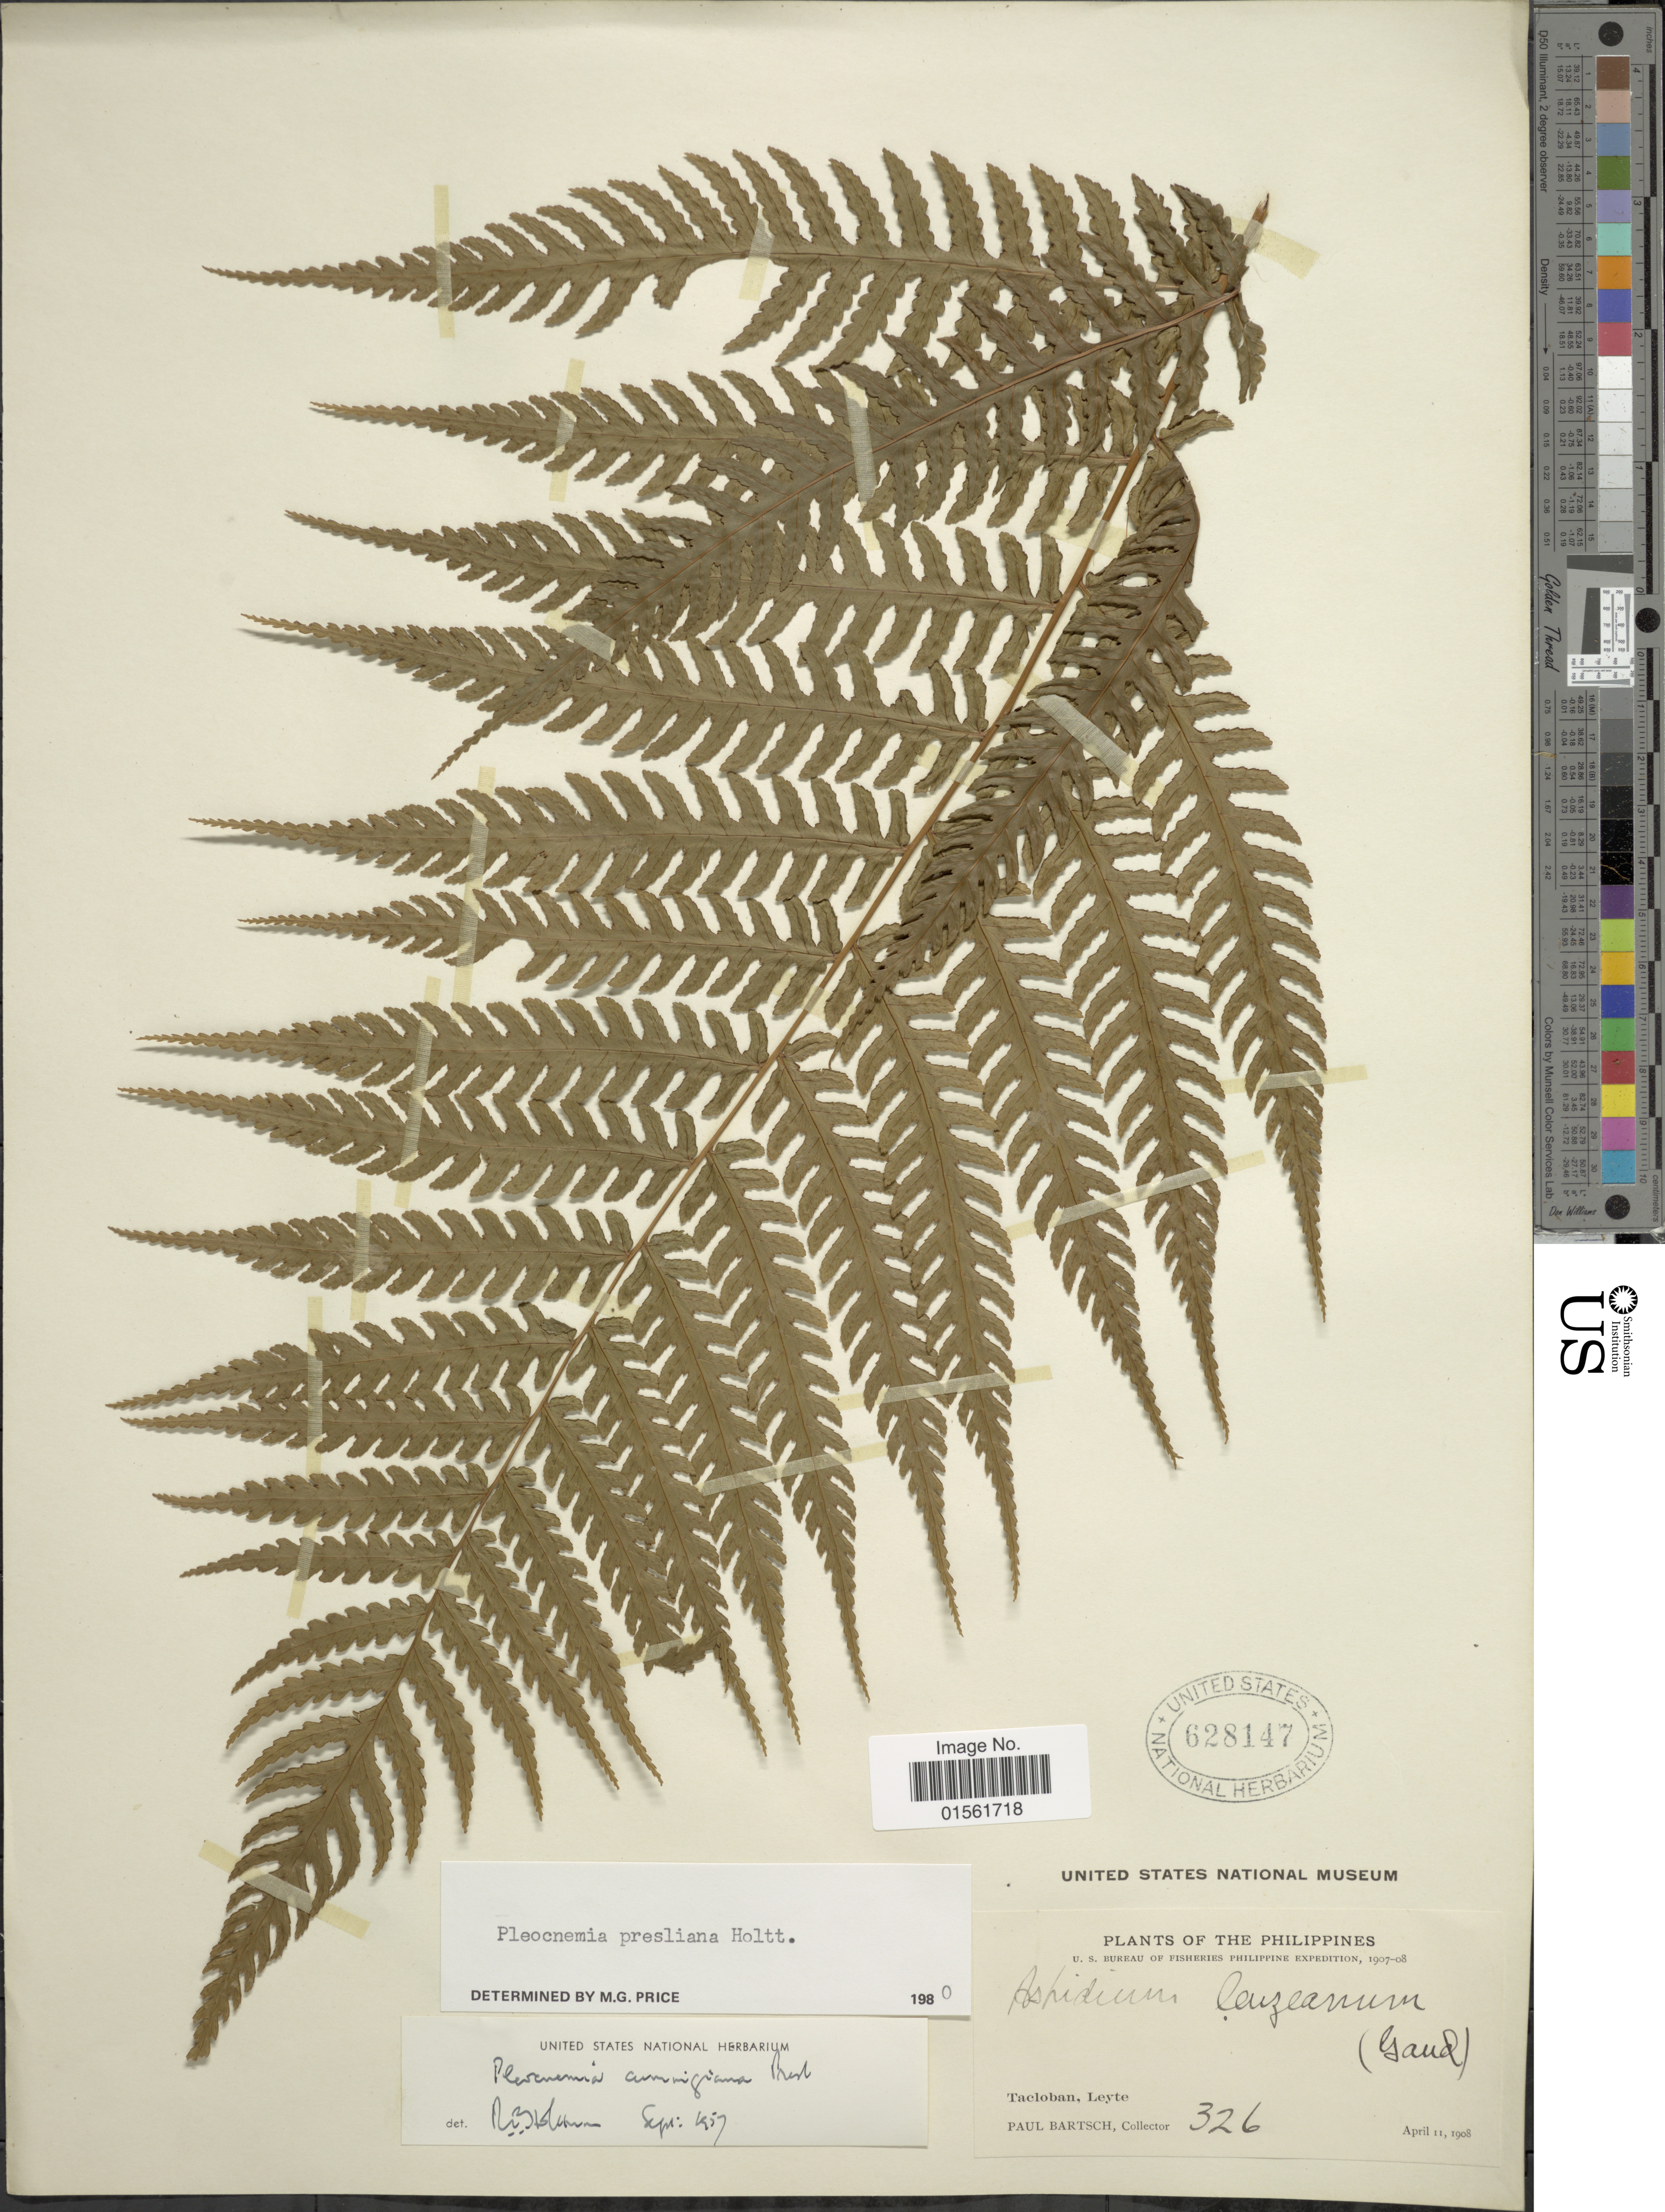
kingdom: Plantae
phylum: Tracheophyta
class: Polypodiopsida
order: Polypodiales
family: Dryopteridaceae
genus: Pleocnemia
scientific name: Pleocnemia presliana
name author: Holttum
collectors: P. Bartsch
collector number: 326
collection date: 1908-04-11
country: Philippines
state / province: Eastern Visayas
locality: Taclo, Leyte.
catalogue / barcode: US 628147